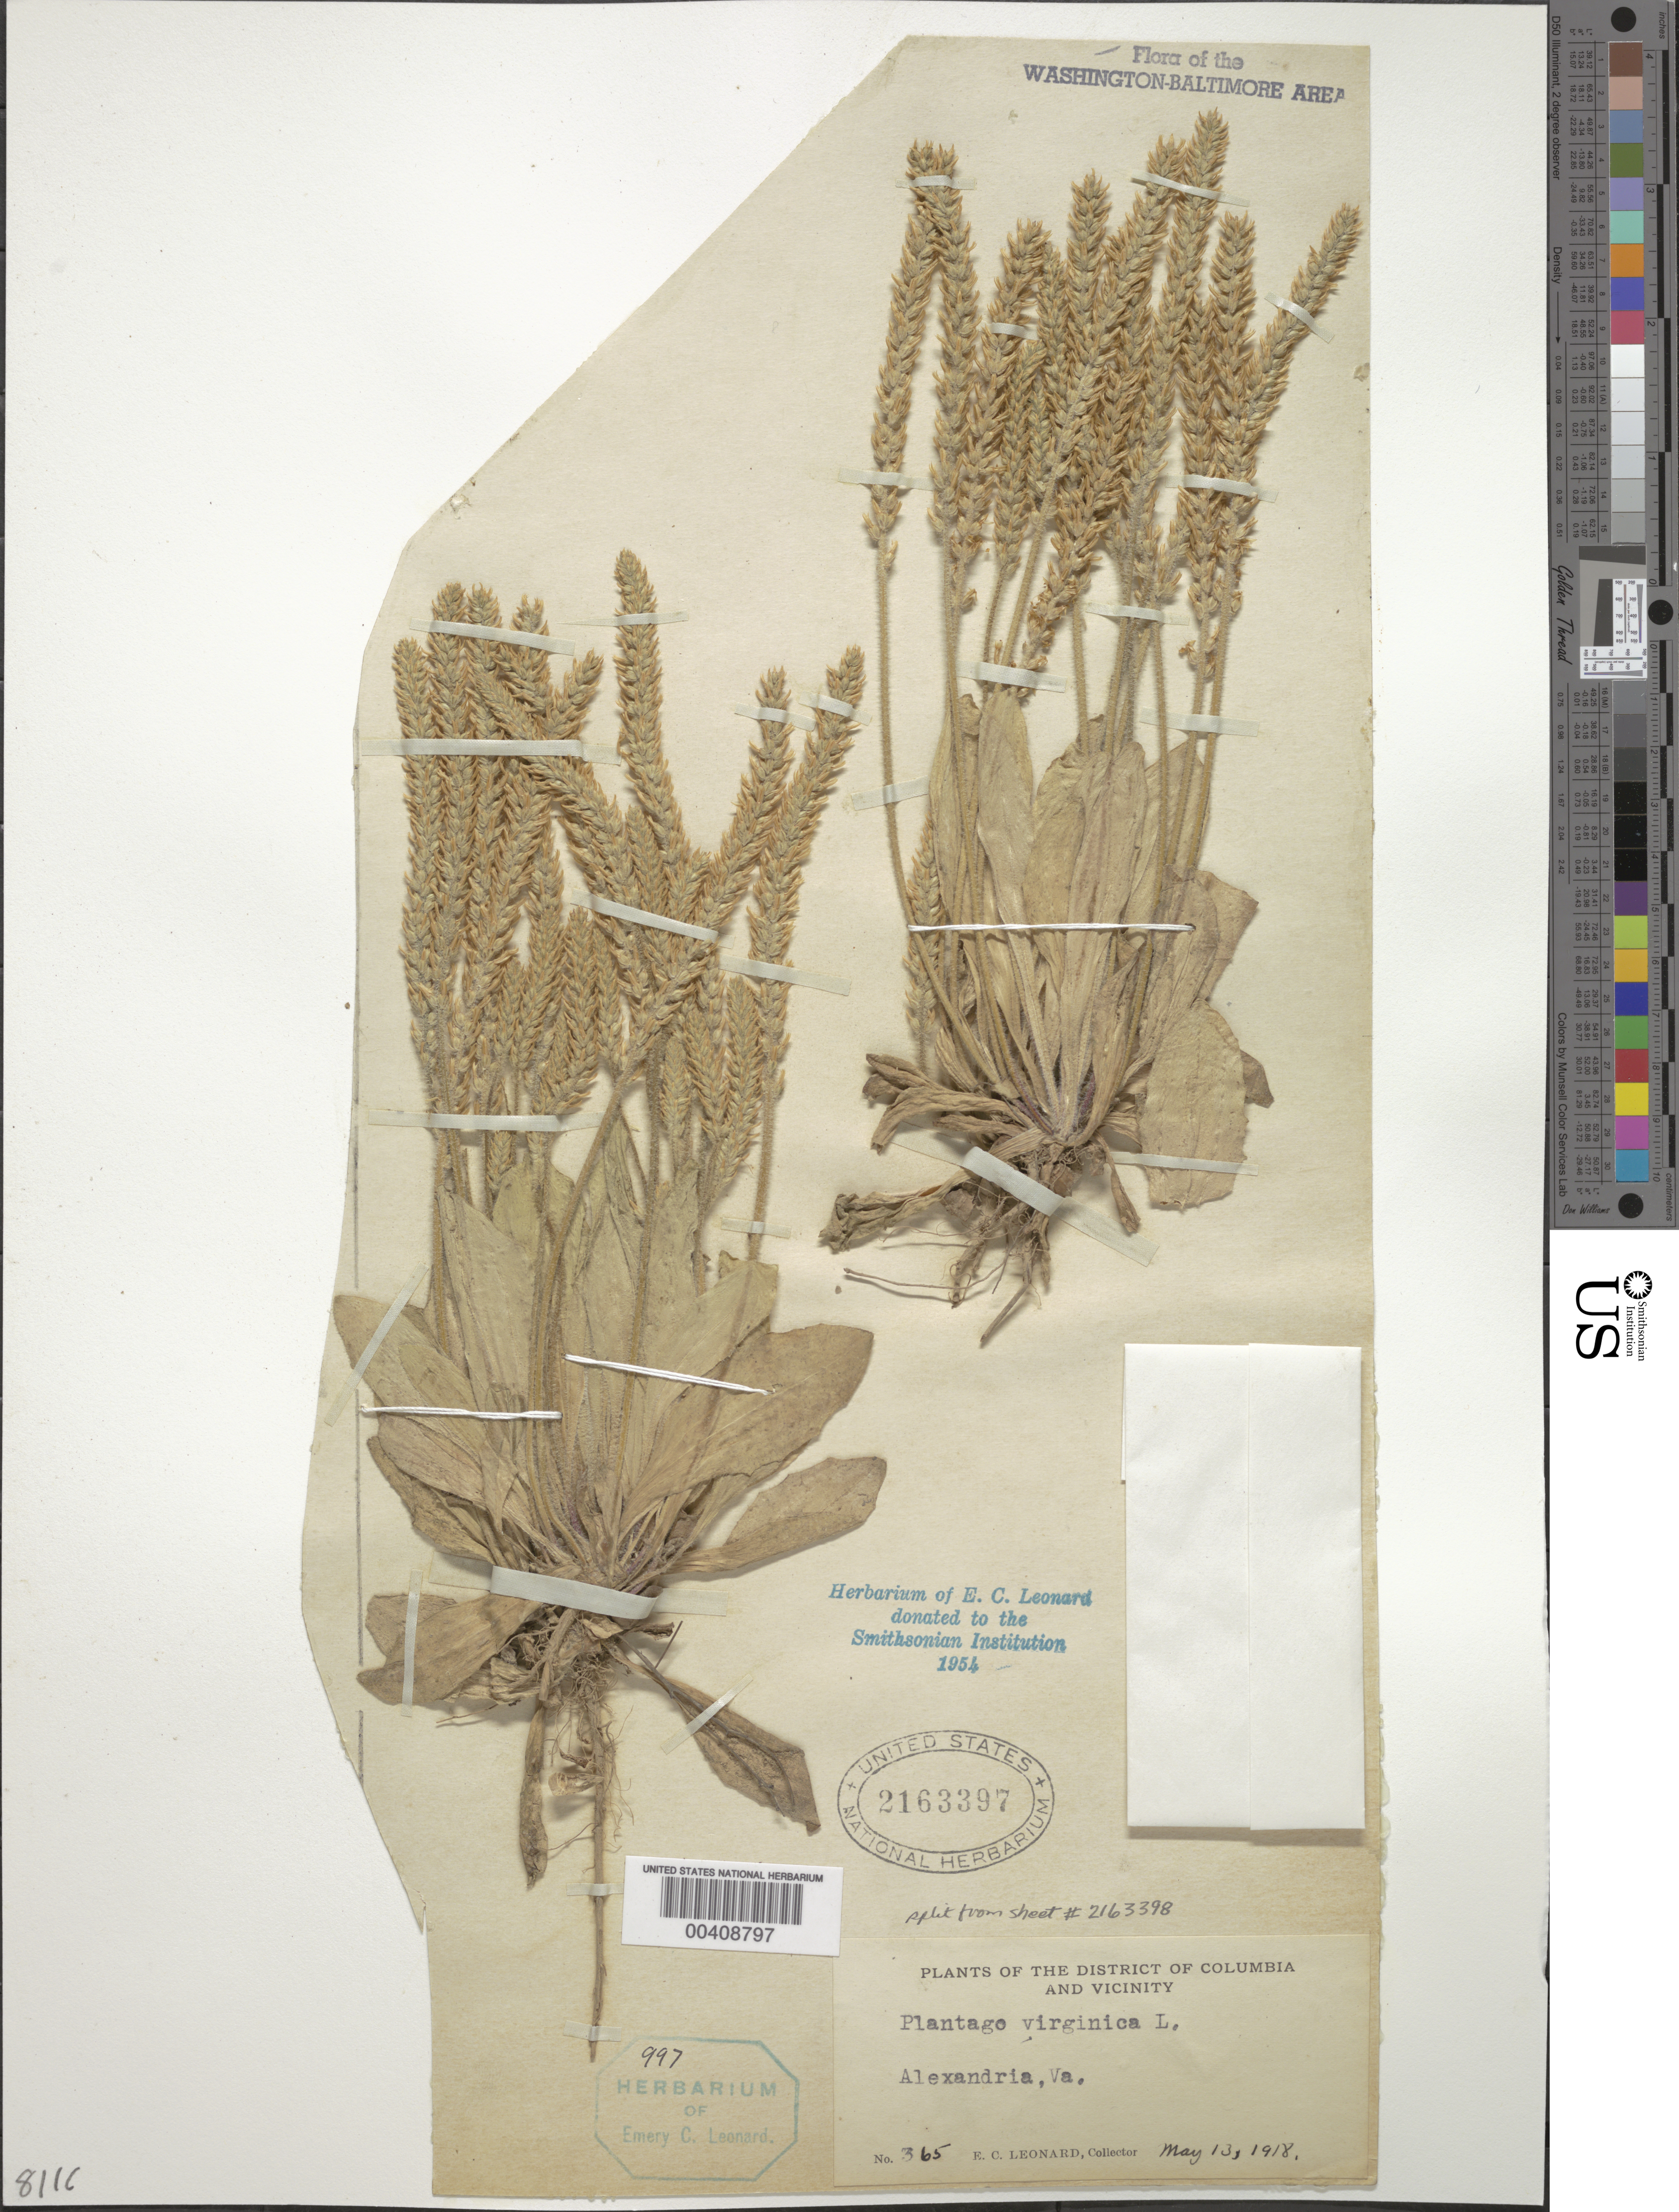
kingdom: Plantae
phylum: Tracheophyta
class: Magnoliopsida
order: Lamiales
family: Plantaginaceae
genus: Plantago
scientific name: Plantago virginica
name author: L.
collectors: E. C. Leonard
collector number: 365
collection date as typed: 13 May 1918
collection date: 1918-05-13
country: United States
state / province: Virginia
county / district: Fairfax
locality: West Falls Church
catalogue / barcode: US 2163397